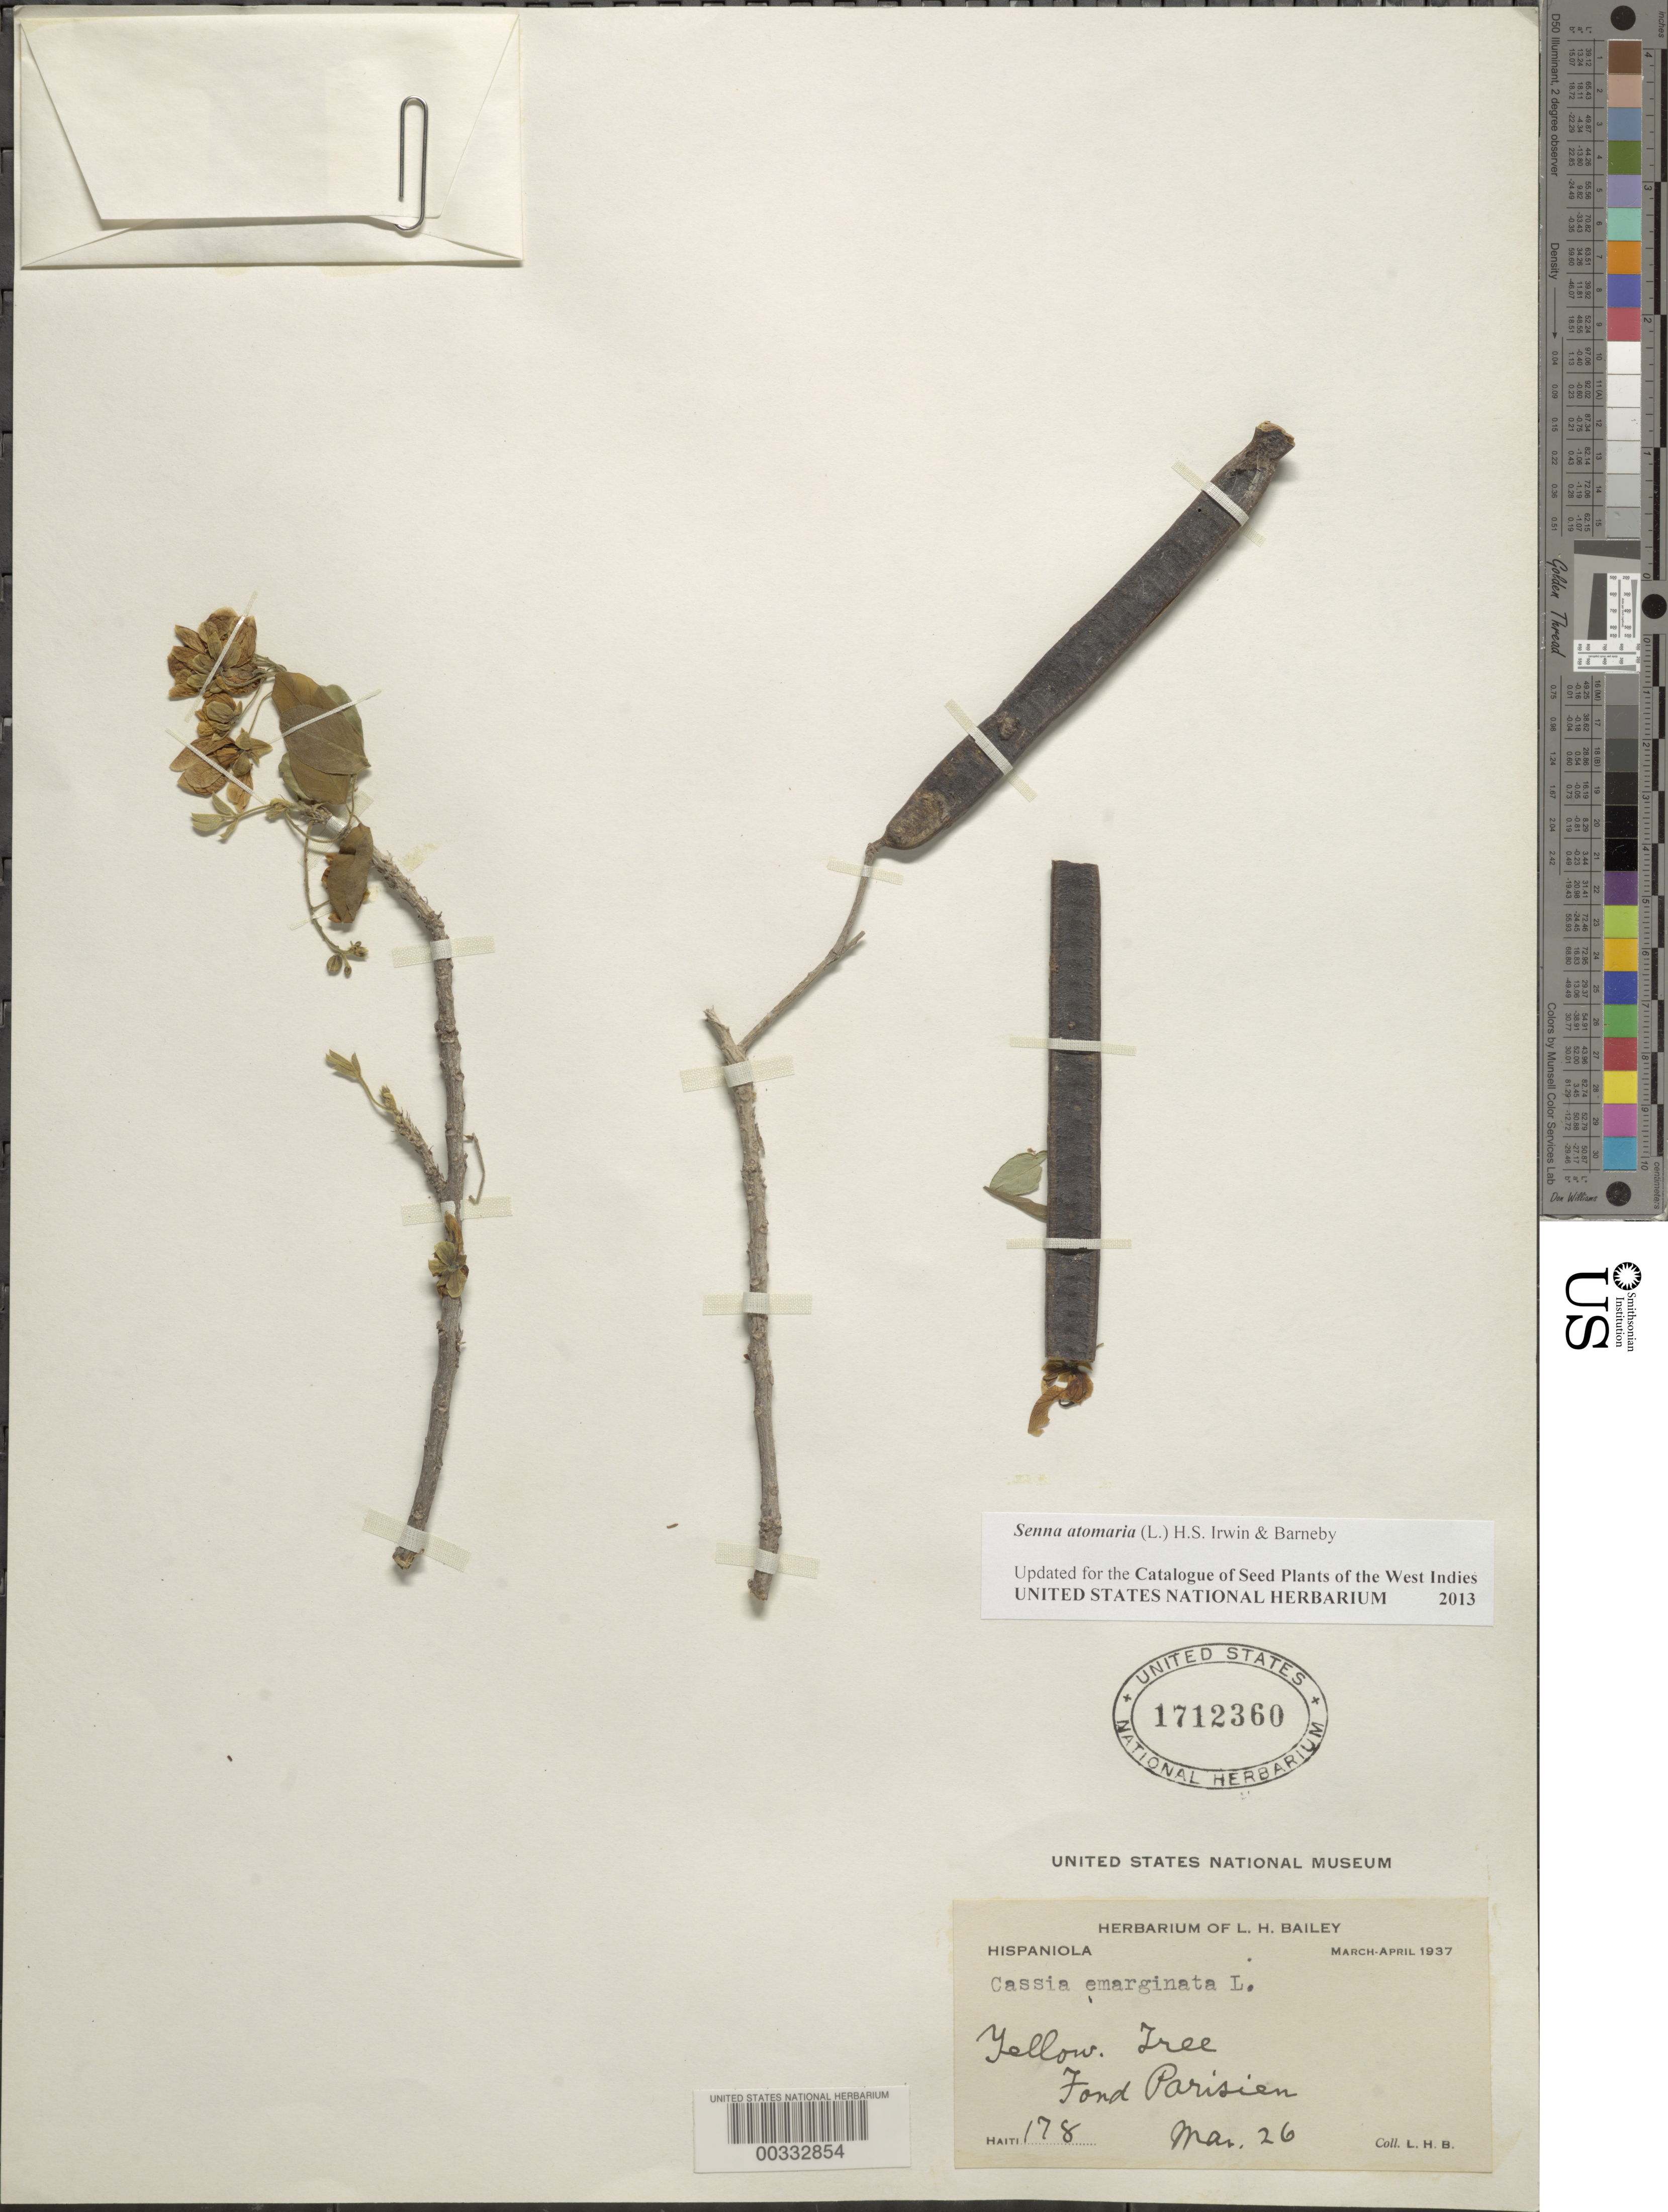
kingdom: Plantae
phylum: Tracheophyta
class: Magnoliopsida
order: Fabales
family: Fabaceae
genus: Senna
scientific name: Senna atomaria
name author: (L.) H.S. Irwin & Barneby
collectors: L. H. Bailey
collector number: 178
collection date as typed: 26 Mar 1937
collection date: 1937-03-26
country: Haiti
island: Hispaniola Island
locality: Fond parisien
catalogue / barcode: US 1712360